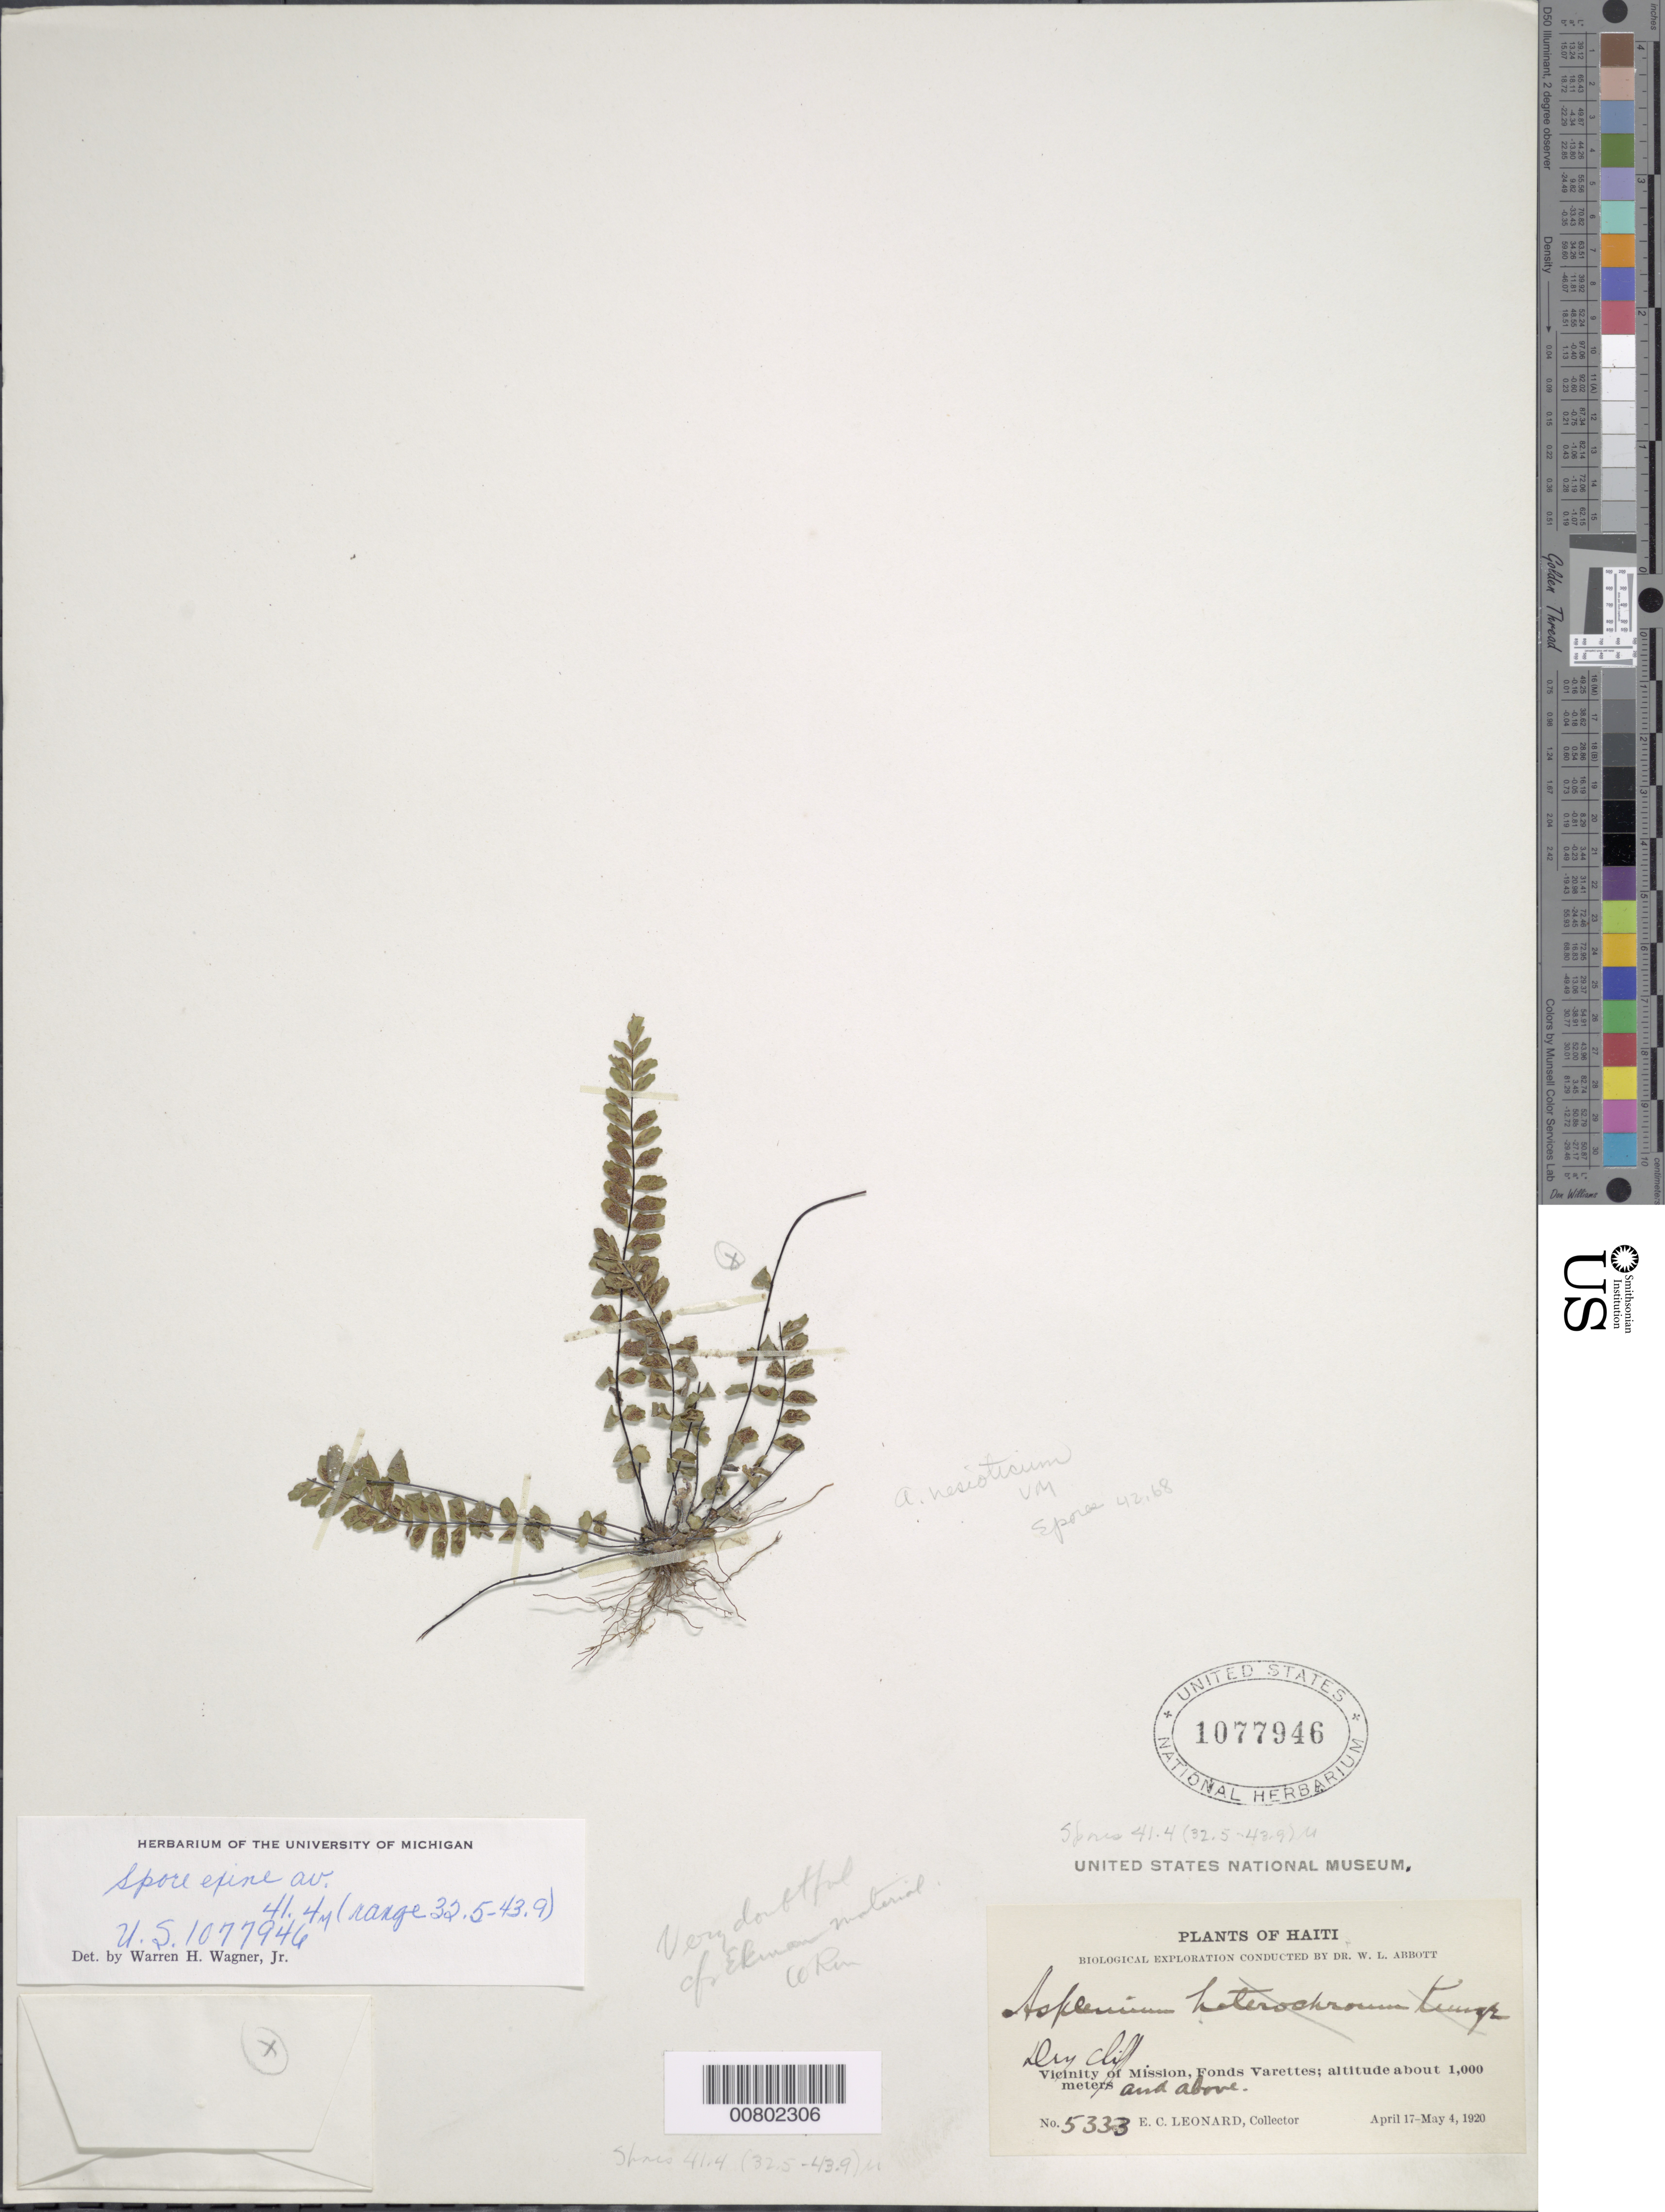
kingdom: Plantae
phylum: Tracheophyta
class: Polypodiopsida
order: Polypodiales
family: Aspleniaceae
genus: Asplenium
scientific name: Asplenium nesioticum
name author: Maxon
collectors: E. C. Leonard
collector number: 5333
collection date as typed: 17 Apr 1920 to 04 May 1920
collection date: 1920-04-17/1920-05-04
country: Haiti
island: Hispaniola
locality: Fonds Varettes, vicinity Mission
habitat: Dry cliff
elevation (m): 1000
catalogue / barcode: US 1077946